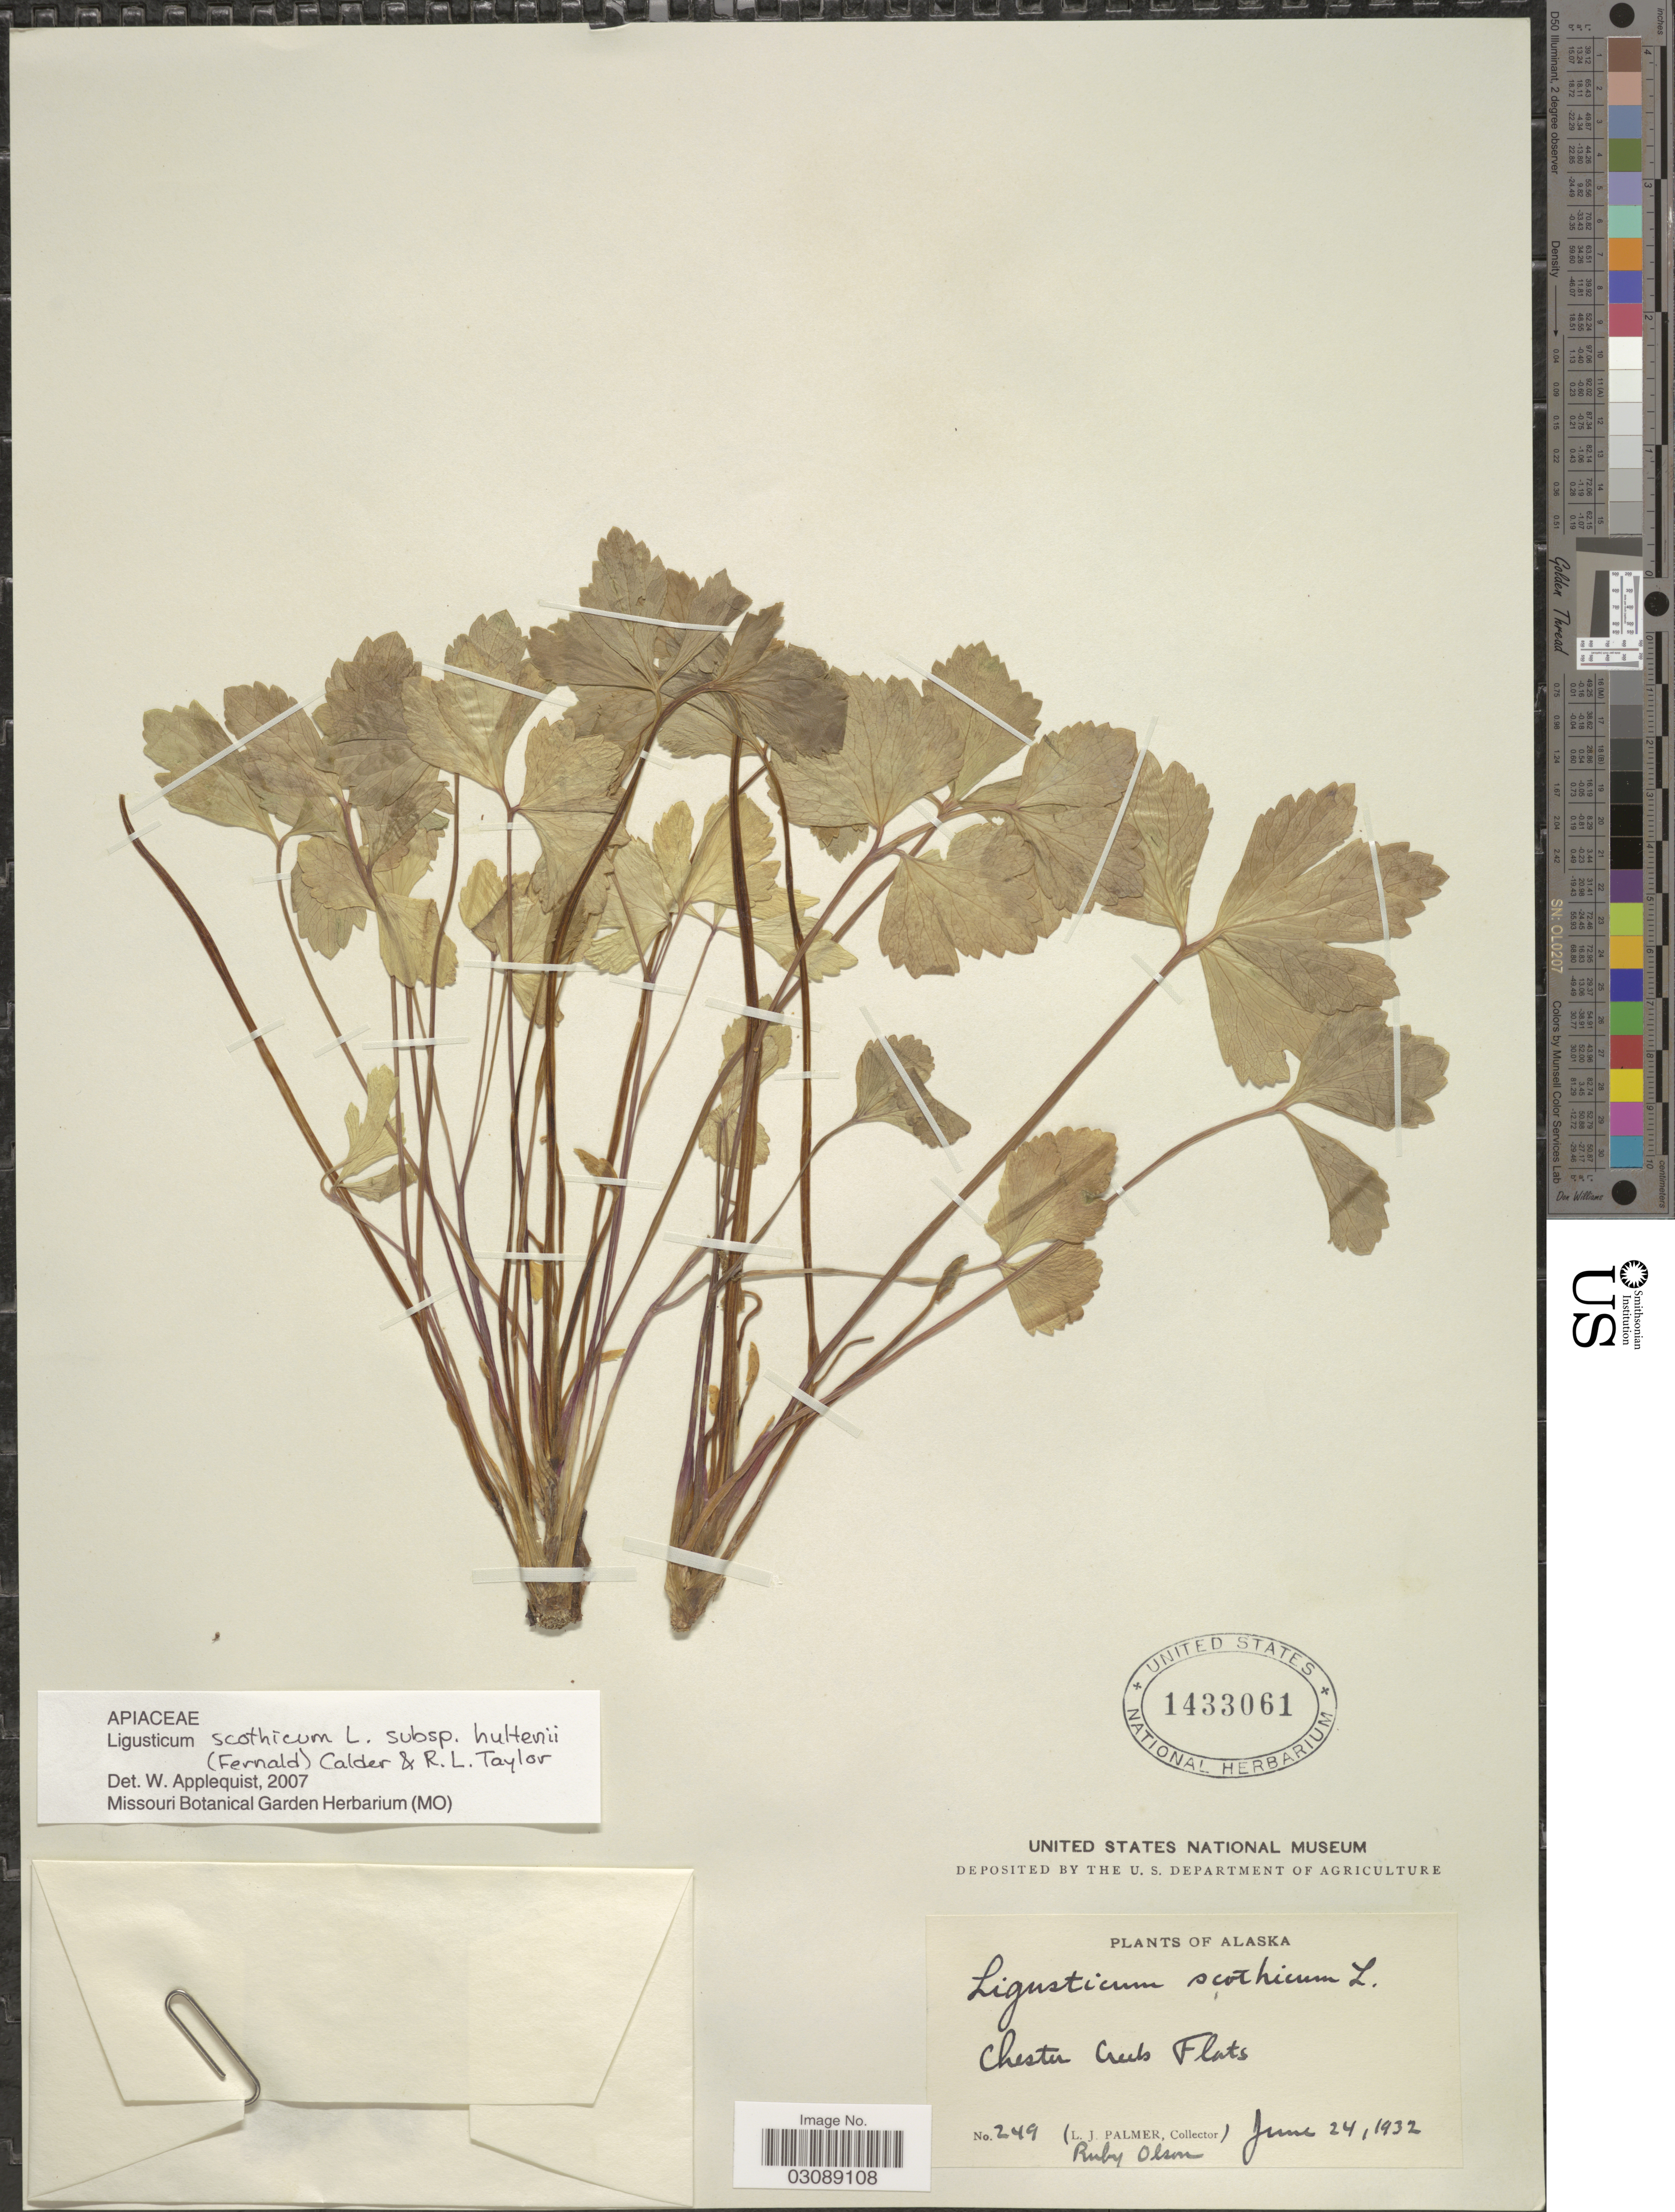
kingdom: Plantae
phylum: Tracheophyta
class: Magnoliopsida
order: Apiales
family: Apiaceae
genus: Ligusticum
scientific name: Ligusticum scoticum subsp. hultenii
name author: (Fernald) Calder & Roy L. Taylor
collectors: L. J. Palmer & R. Olson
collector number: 249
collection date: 1932-06-24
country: United States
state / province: Alaska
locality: Chester Creeks Flats.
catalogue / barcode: US 1433061